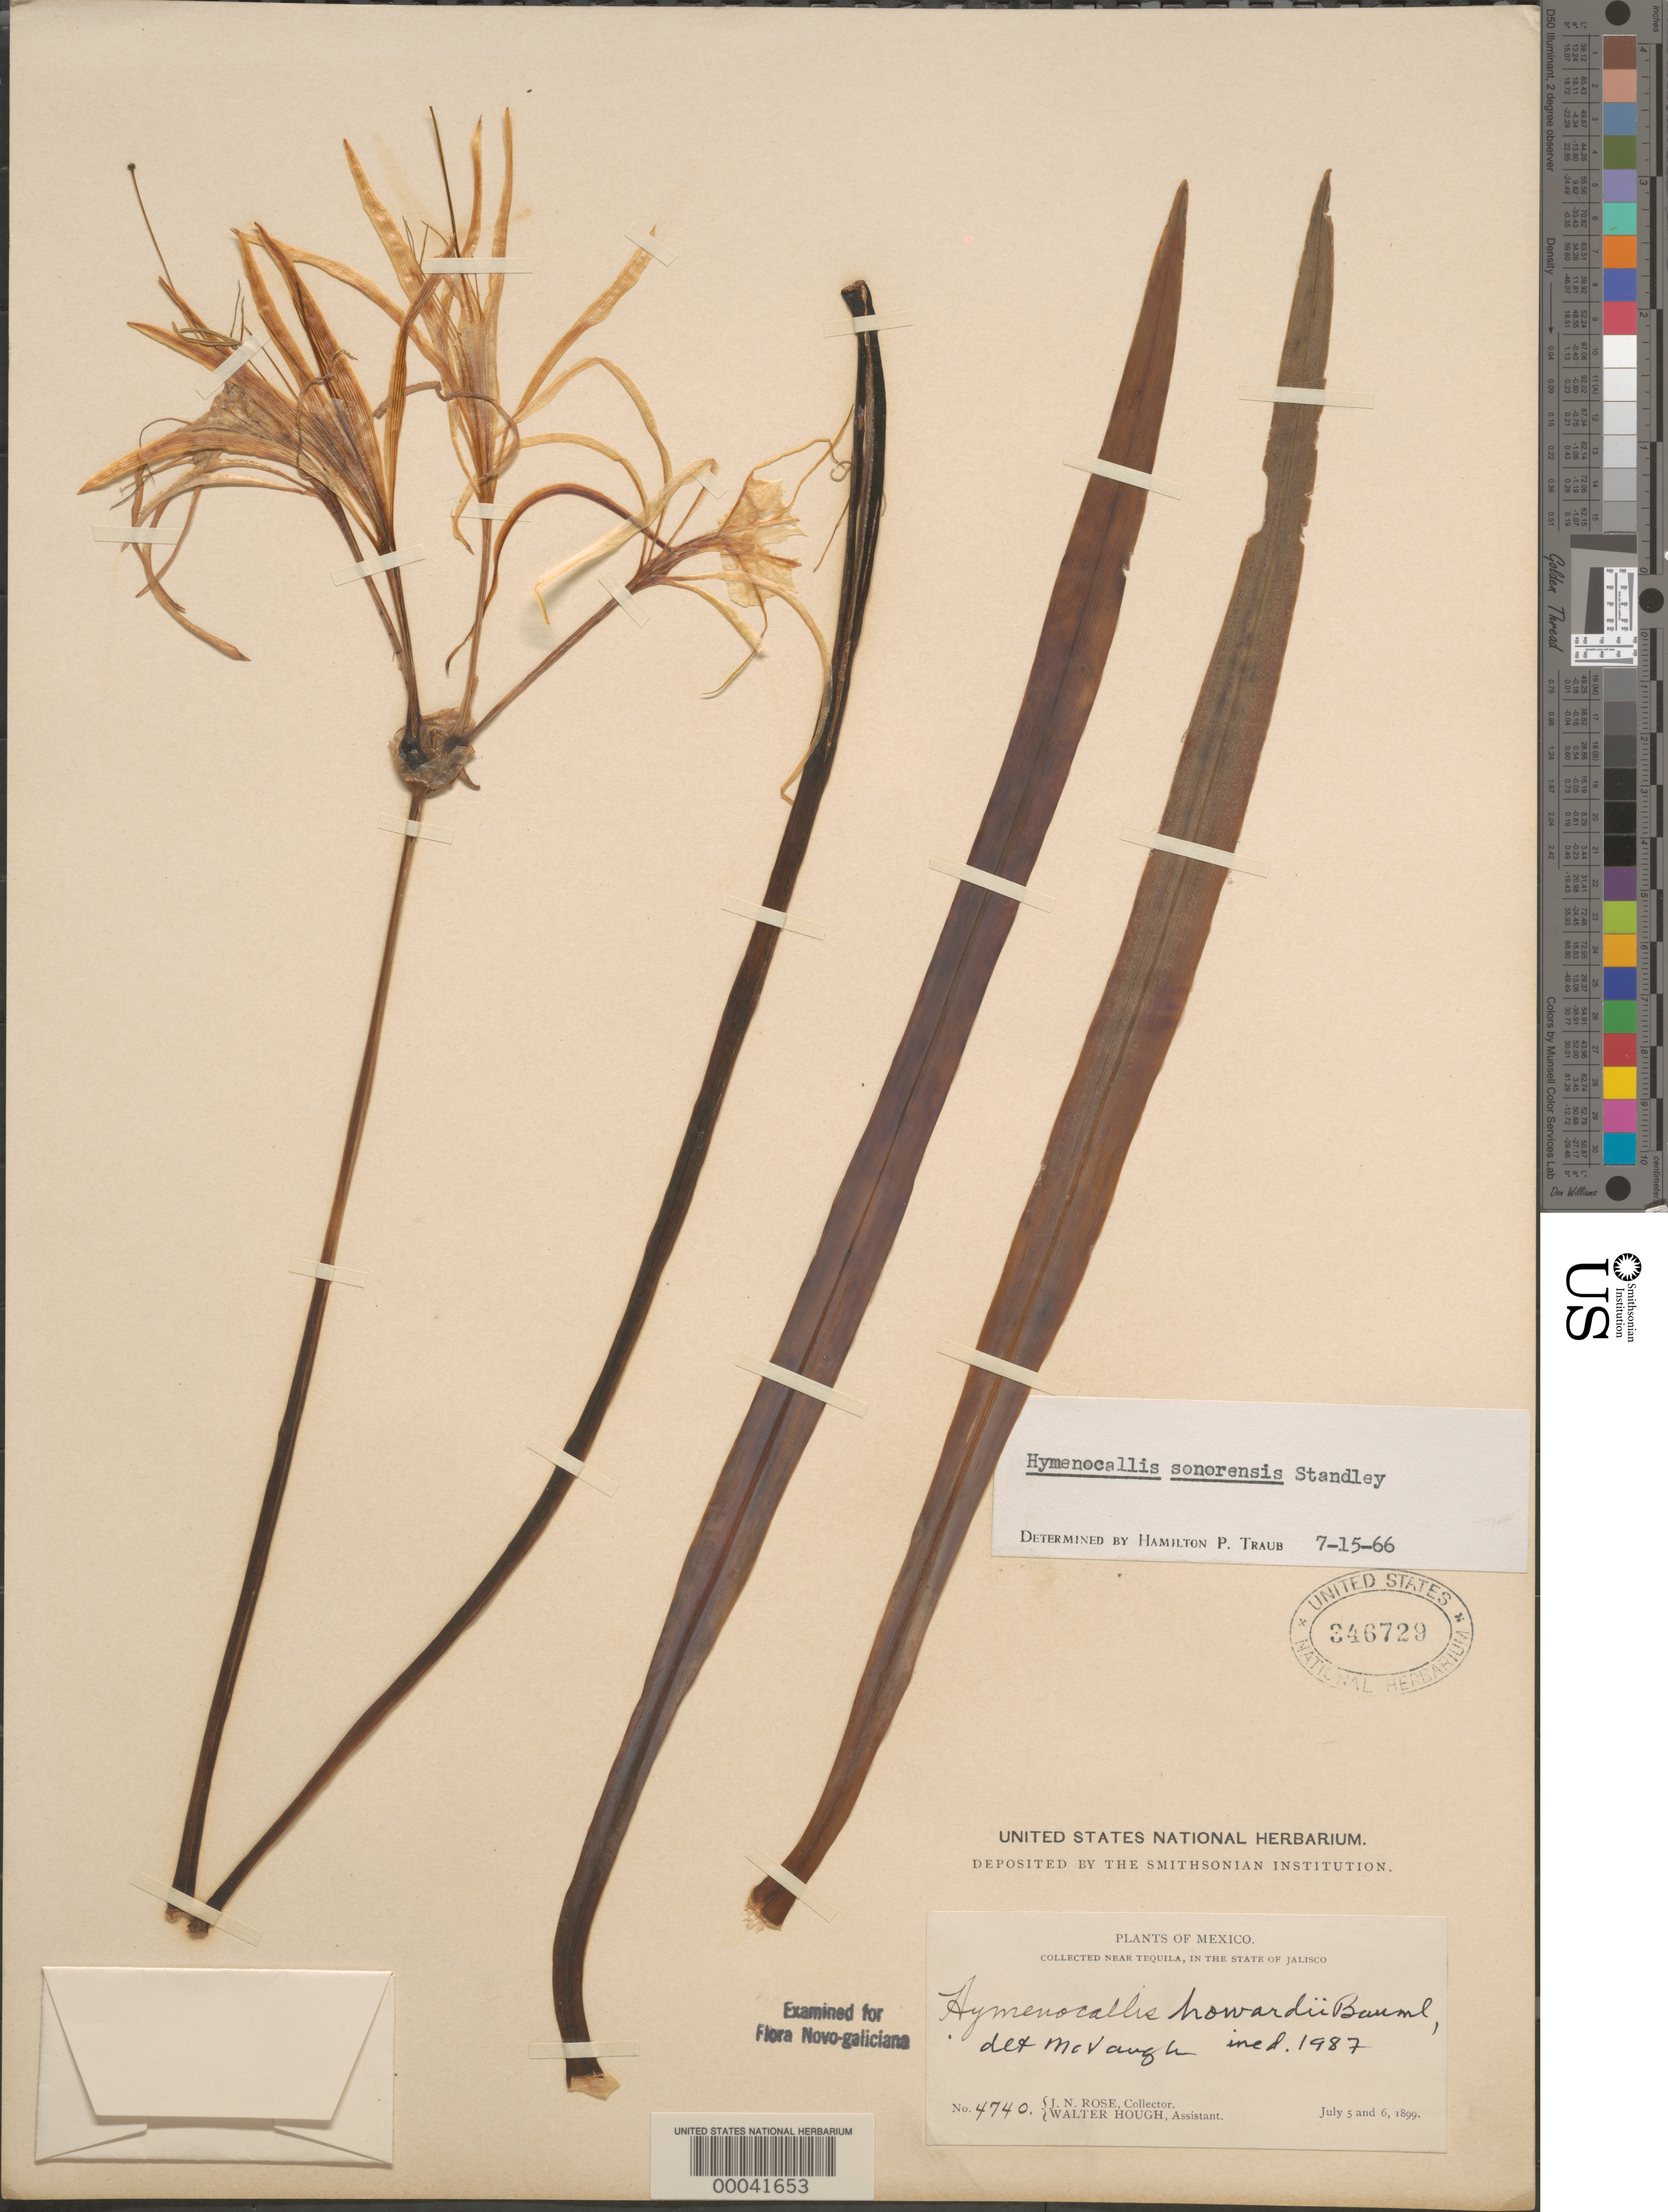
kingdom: Plantae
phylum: Tracheophyta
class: Liliopsida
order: Asparagales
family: Amaryllidaceae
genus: Hymenocallis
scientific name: Hymenocallis sonorensis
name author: Standl.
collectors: J. N. Rose & W. Hough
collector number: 4740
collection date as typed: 05 Jul 1899 to 06 Jul 1899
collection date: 1899-07-05/1899-07-06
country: Mexico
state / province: Jalisco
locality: Near Tequila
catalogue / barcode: US 346729